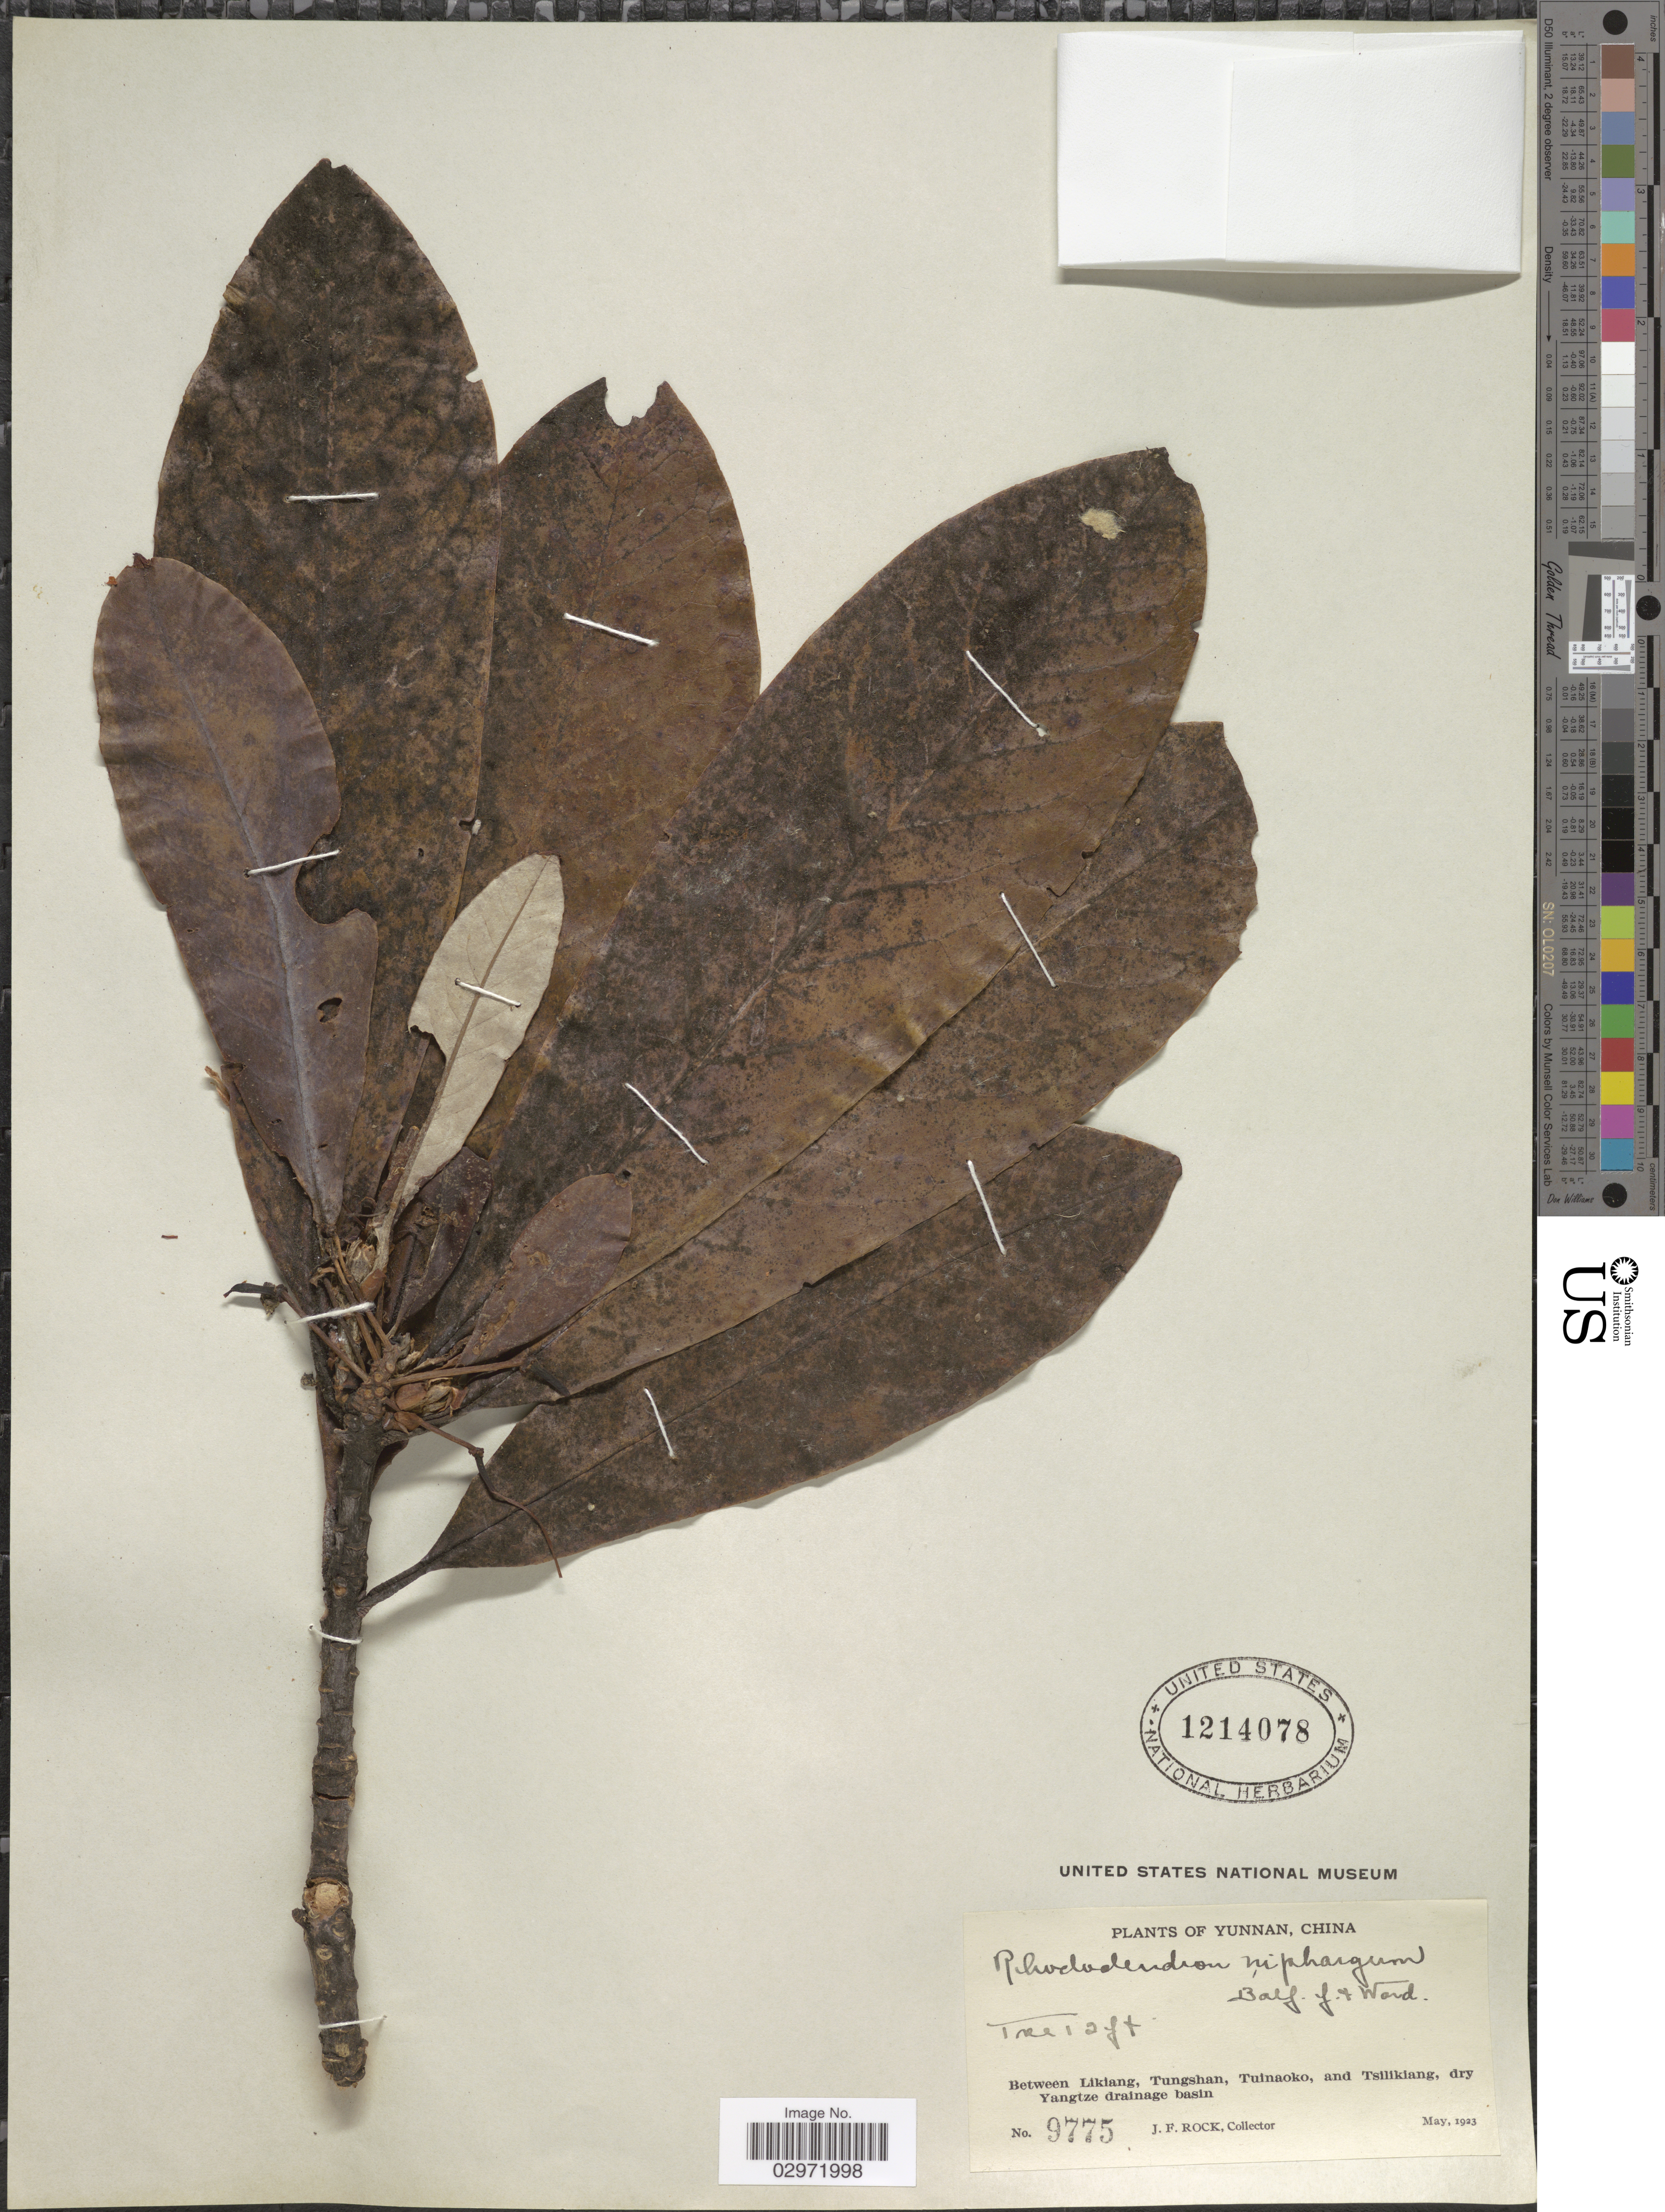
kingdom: Plantae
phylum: Tracheophyta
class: Magnoliopsida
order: Ericales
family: Ericaceae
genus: Rhododendron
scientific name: Rhododendron niphargum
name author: Balf. f. & Kingdon-Ward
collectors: J. Rock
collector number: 9775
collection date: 1923-05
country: China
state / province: Yunnan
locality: Between Likiang, Tungshan, Tuinaoko, and Tsilikiang, dry Yangtze drainage basin.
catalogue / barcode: US 1214078